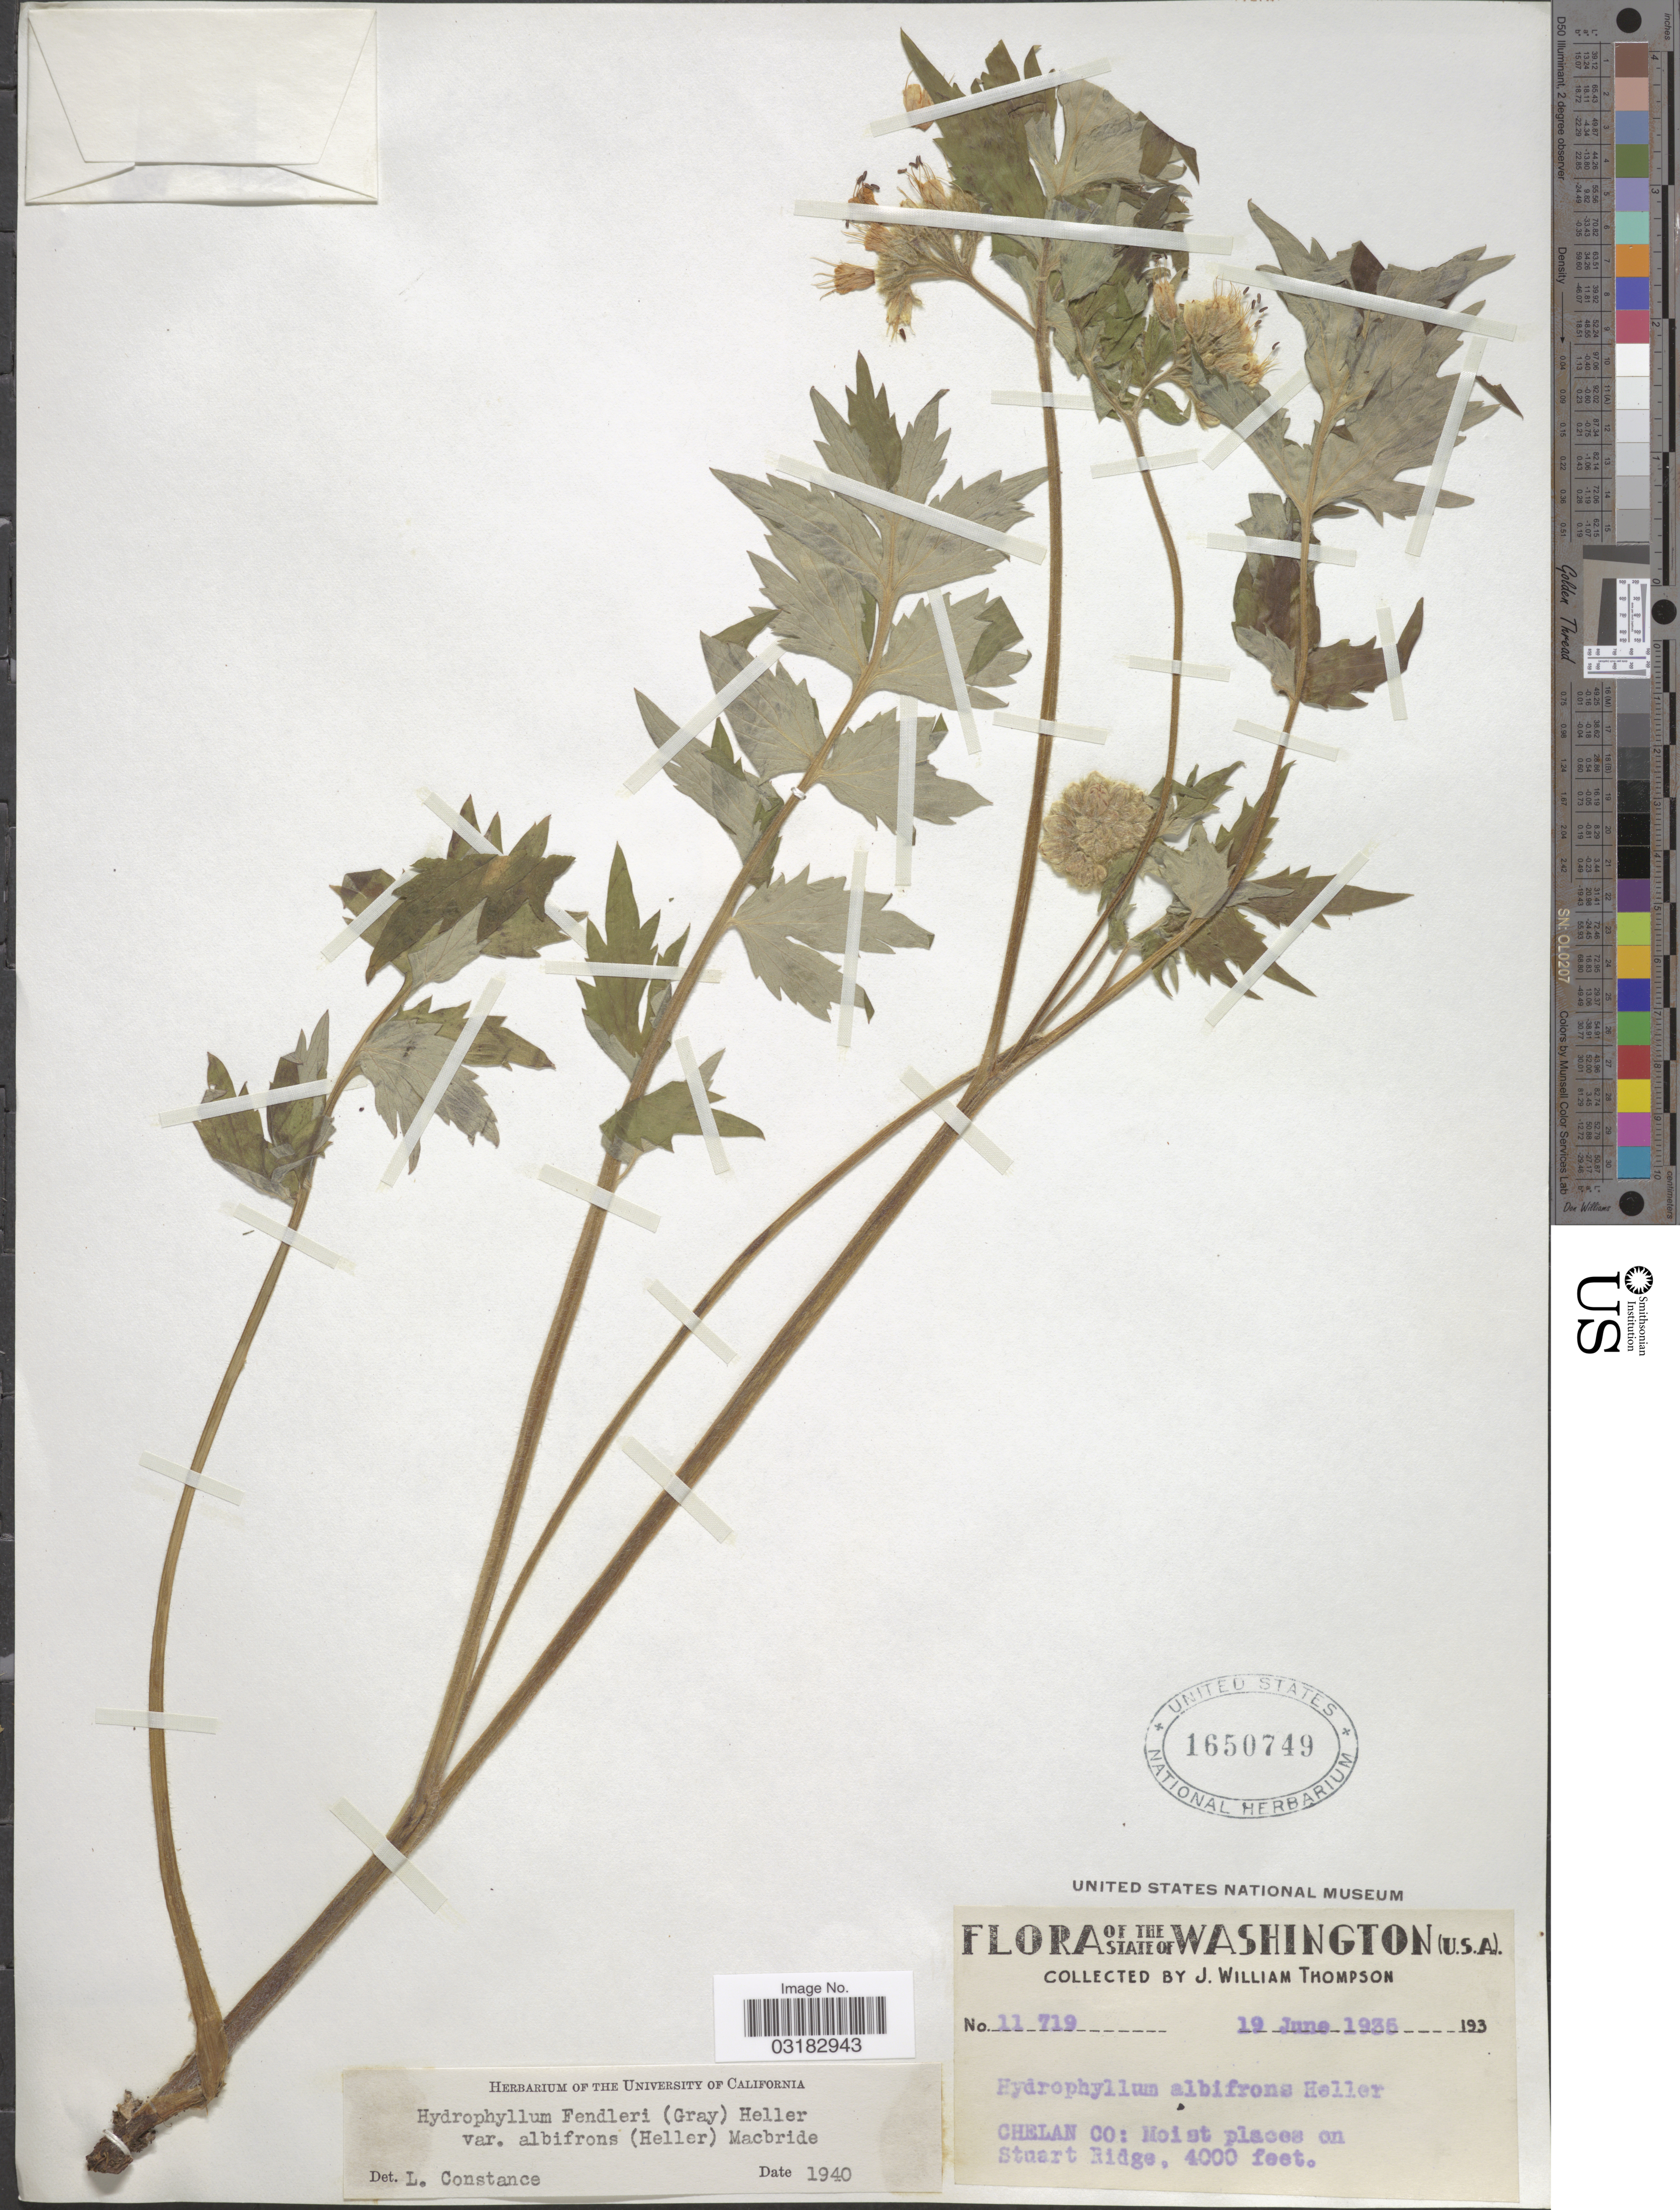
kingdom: Plantae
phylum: Tracheophyta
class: Magnoliopsida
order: Boraginales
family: Hydrophyllaceae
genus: Hydrophyllum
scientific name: Hydrophyllum fendleri var. albifrons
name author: (A. Heller) J.F. Macbr.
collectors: J. W. Thompson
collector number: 11719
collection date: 1935-06-19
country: United States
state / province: Washington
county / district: Chelan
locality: Chelan Co: on Stuart Ridge.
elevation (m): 1219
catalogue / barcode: US 1650749